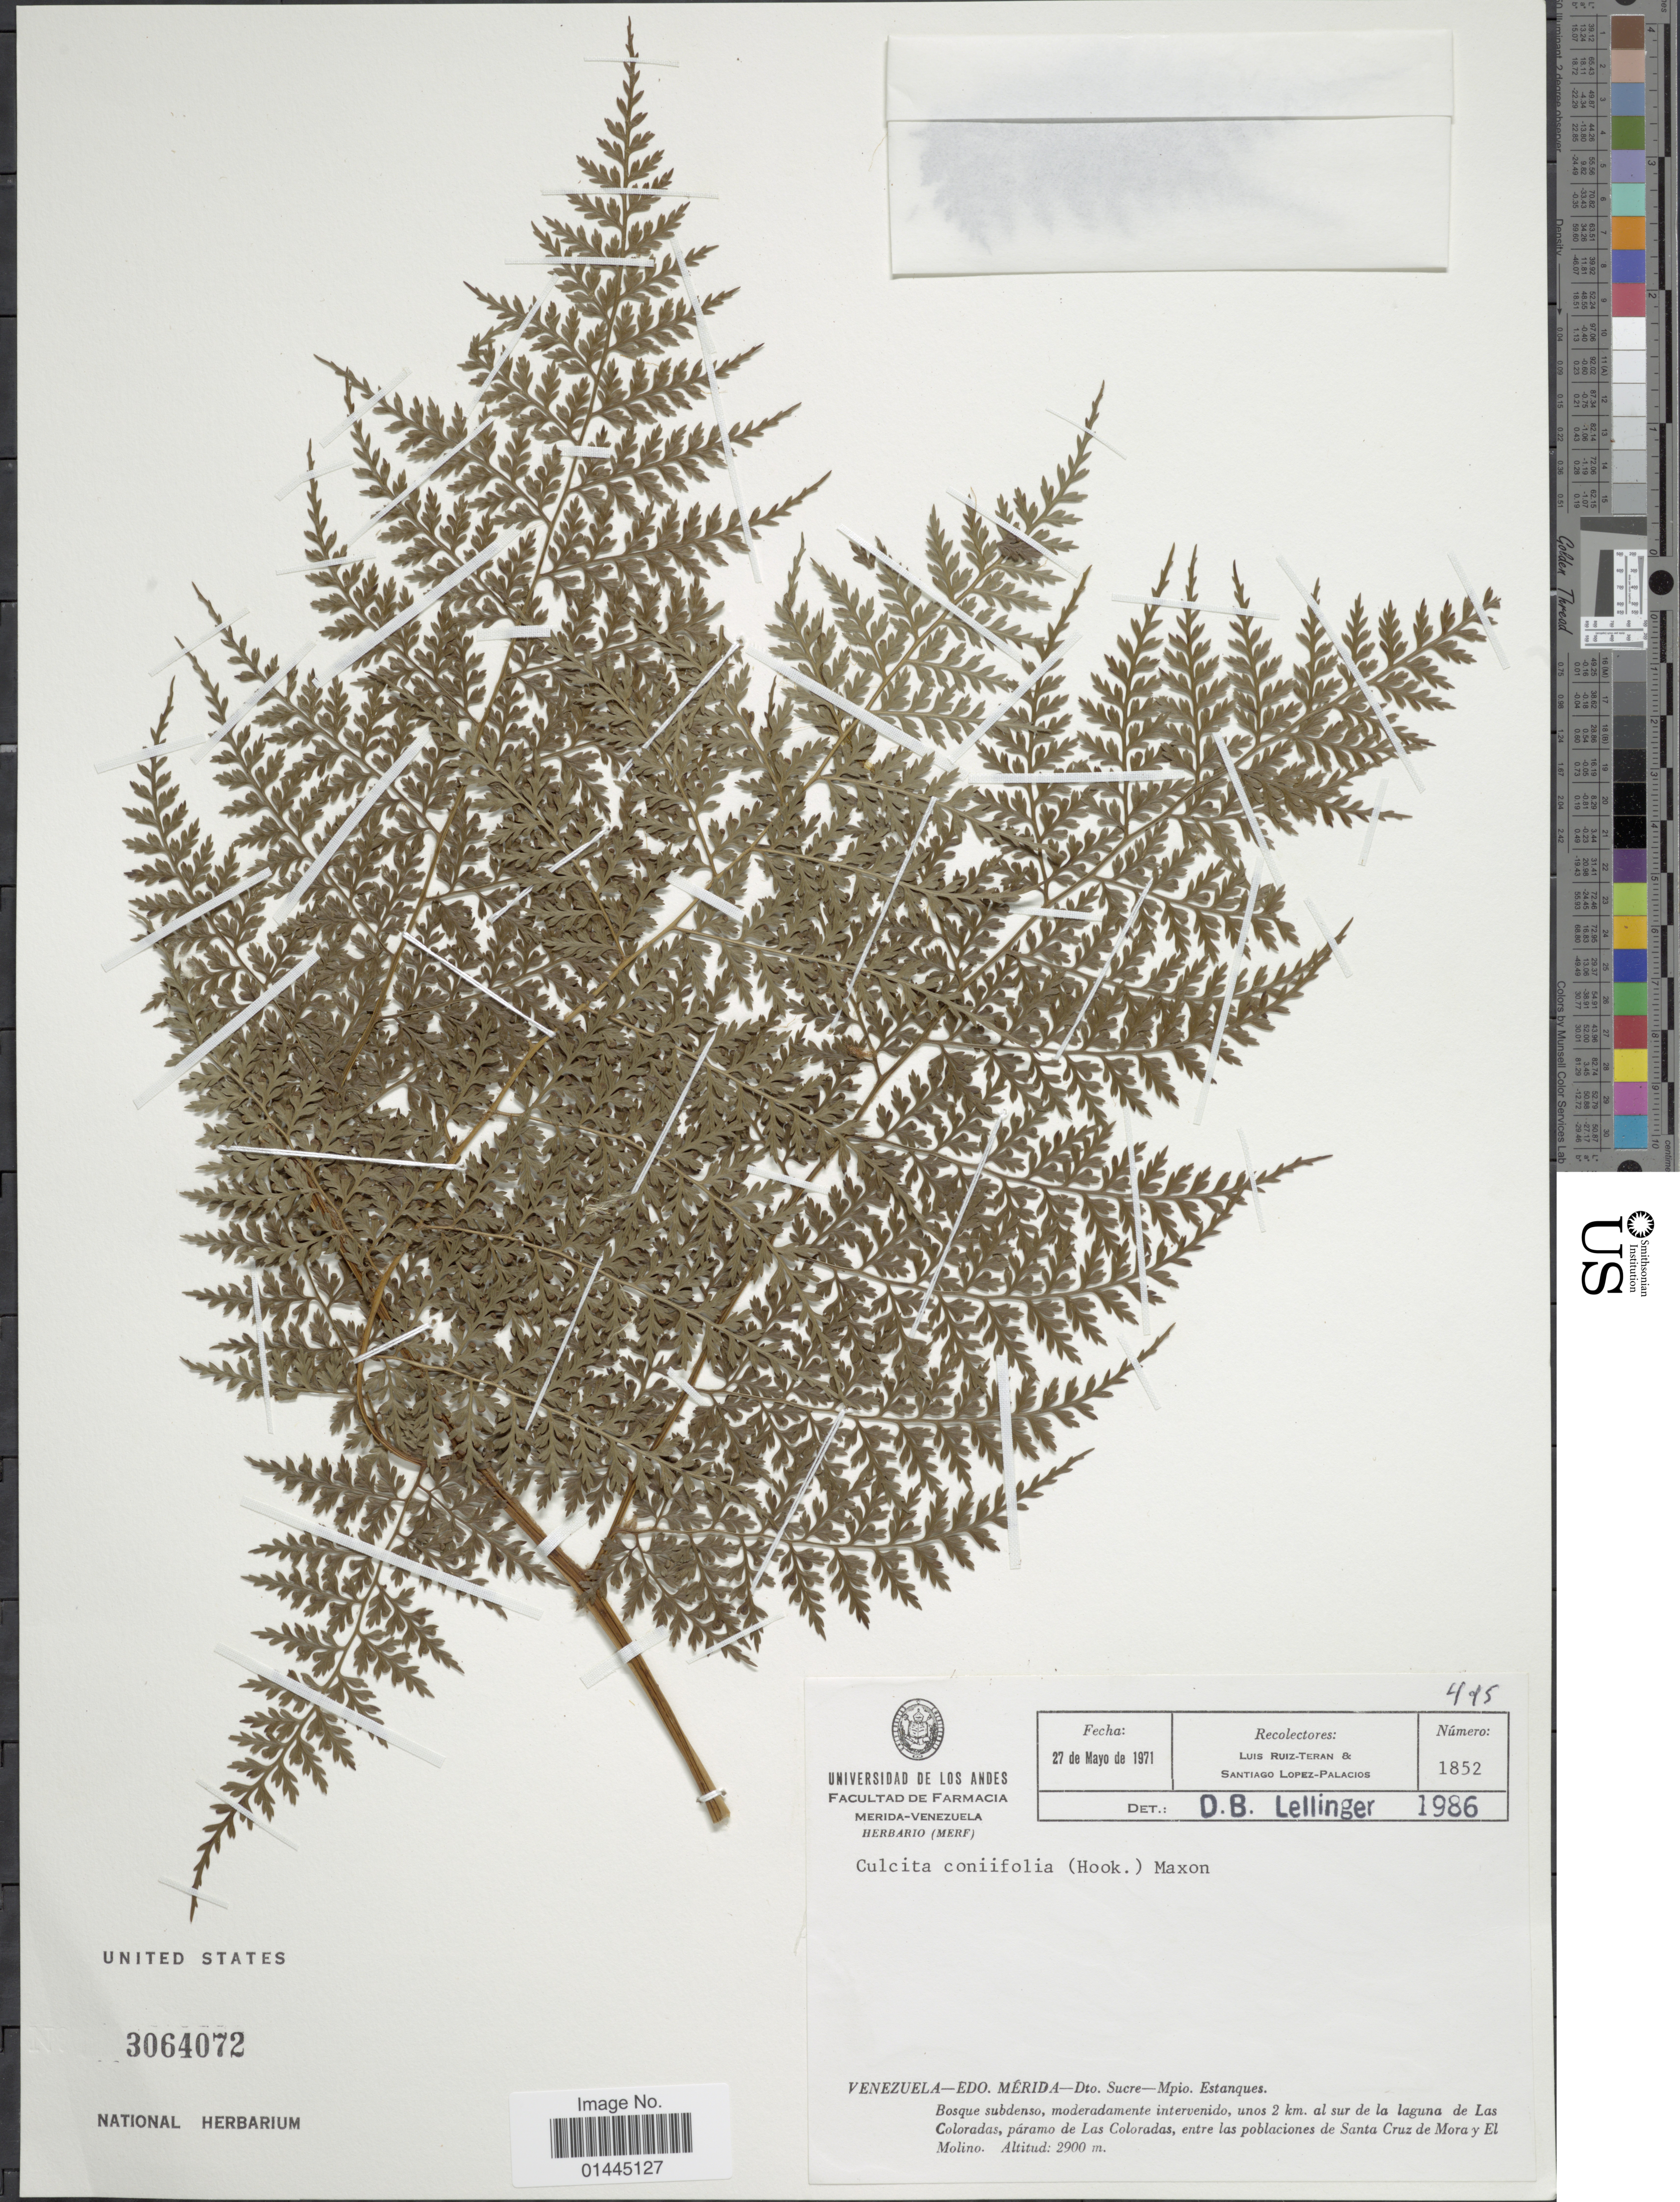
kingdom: Plantae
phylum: Tracheophyta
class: Polypodiopsida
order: Cyatheales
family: Culcitaceae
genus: Culcita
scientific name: Culcita coniifolia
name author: (Hook.) Maxon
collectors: L. E. Ruíz-Terán & S. López-Palacios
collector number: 1852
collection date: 1971-05-27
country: Venezuela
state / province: Mérida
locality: Dto. Sucre-Mpio. Estanques, unos 2 km. al sur de la laguna de Las Coloradas, paramo de Las Colorados, entre las poblaciones de Sanrta Cruz de Mora y El Molino.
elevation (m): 2900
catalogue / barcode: US 3064072